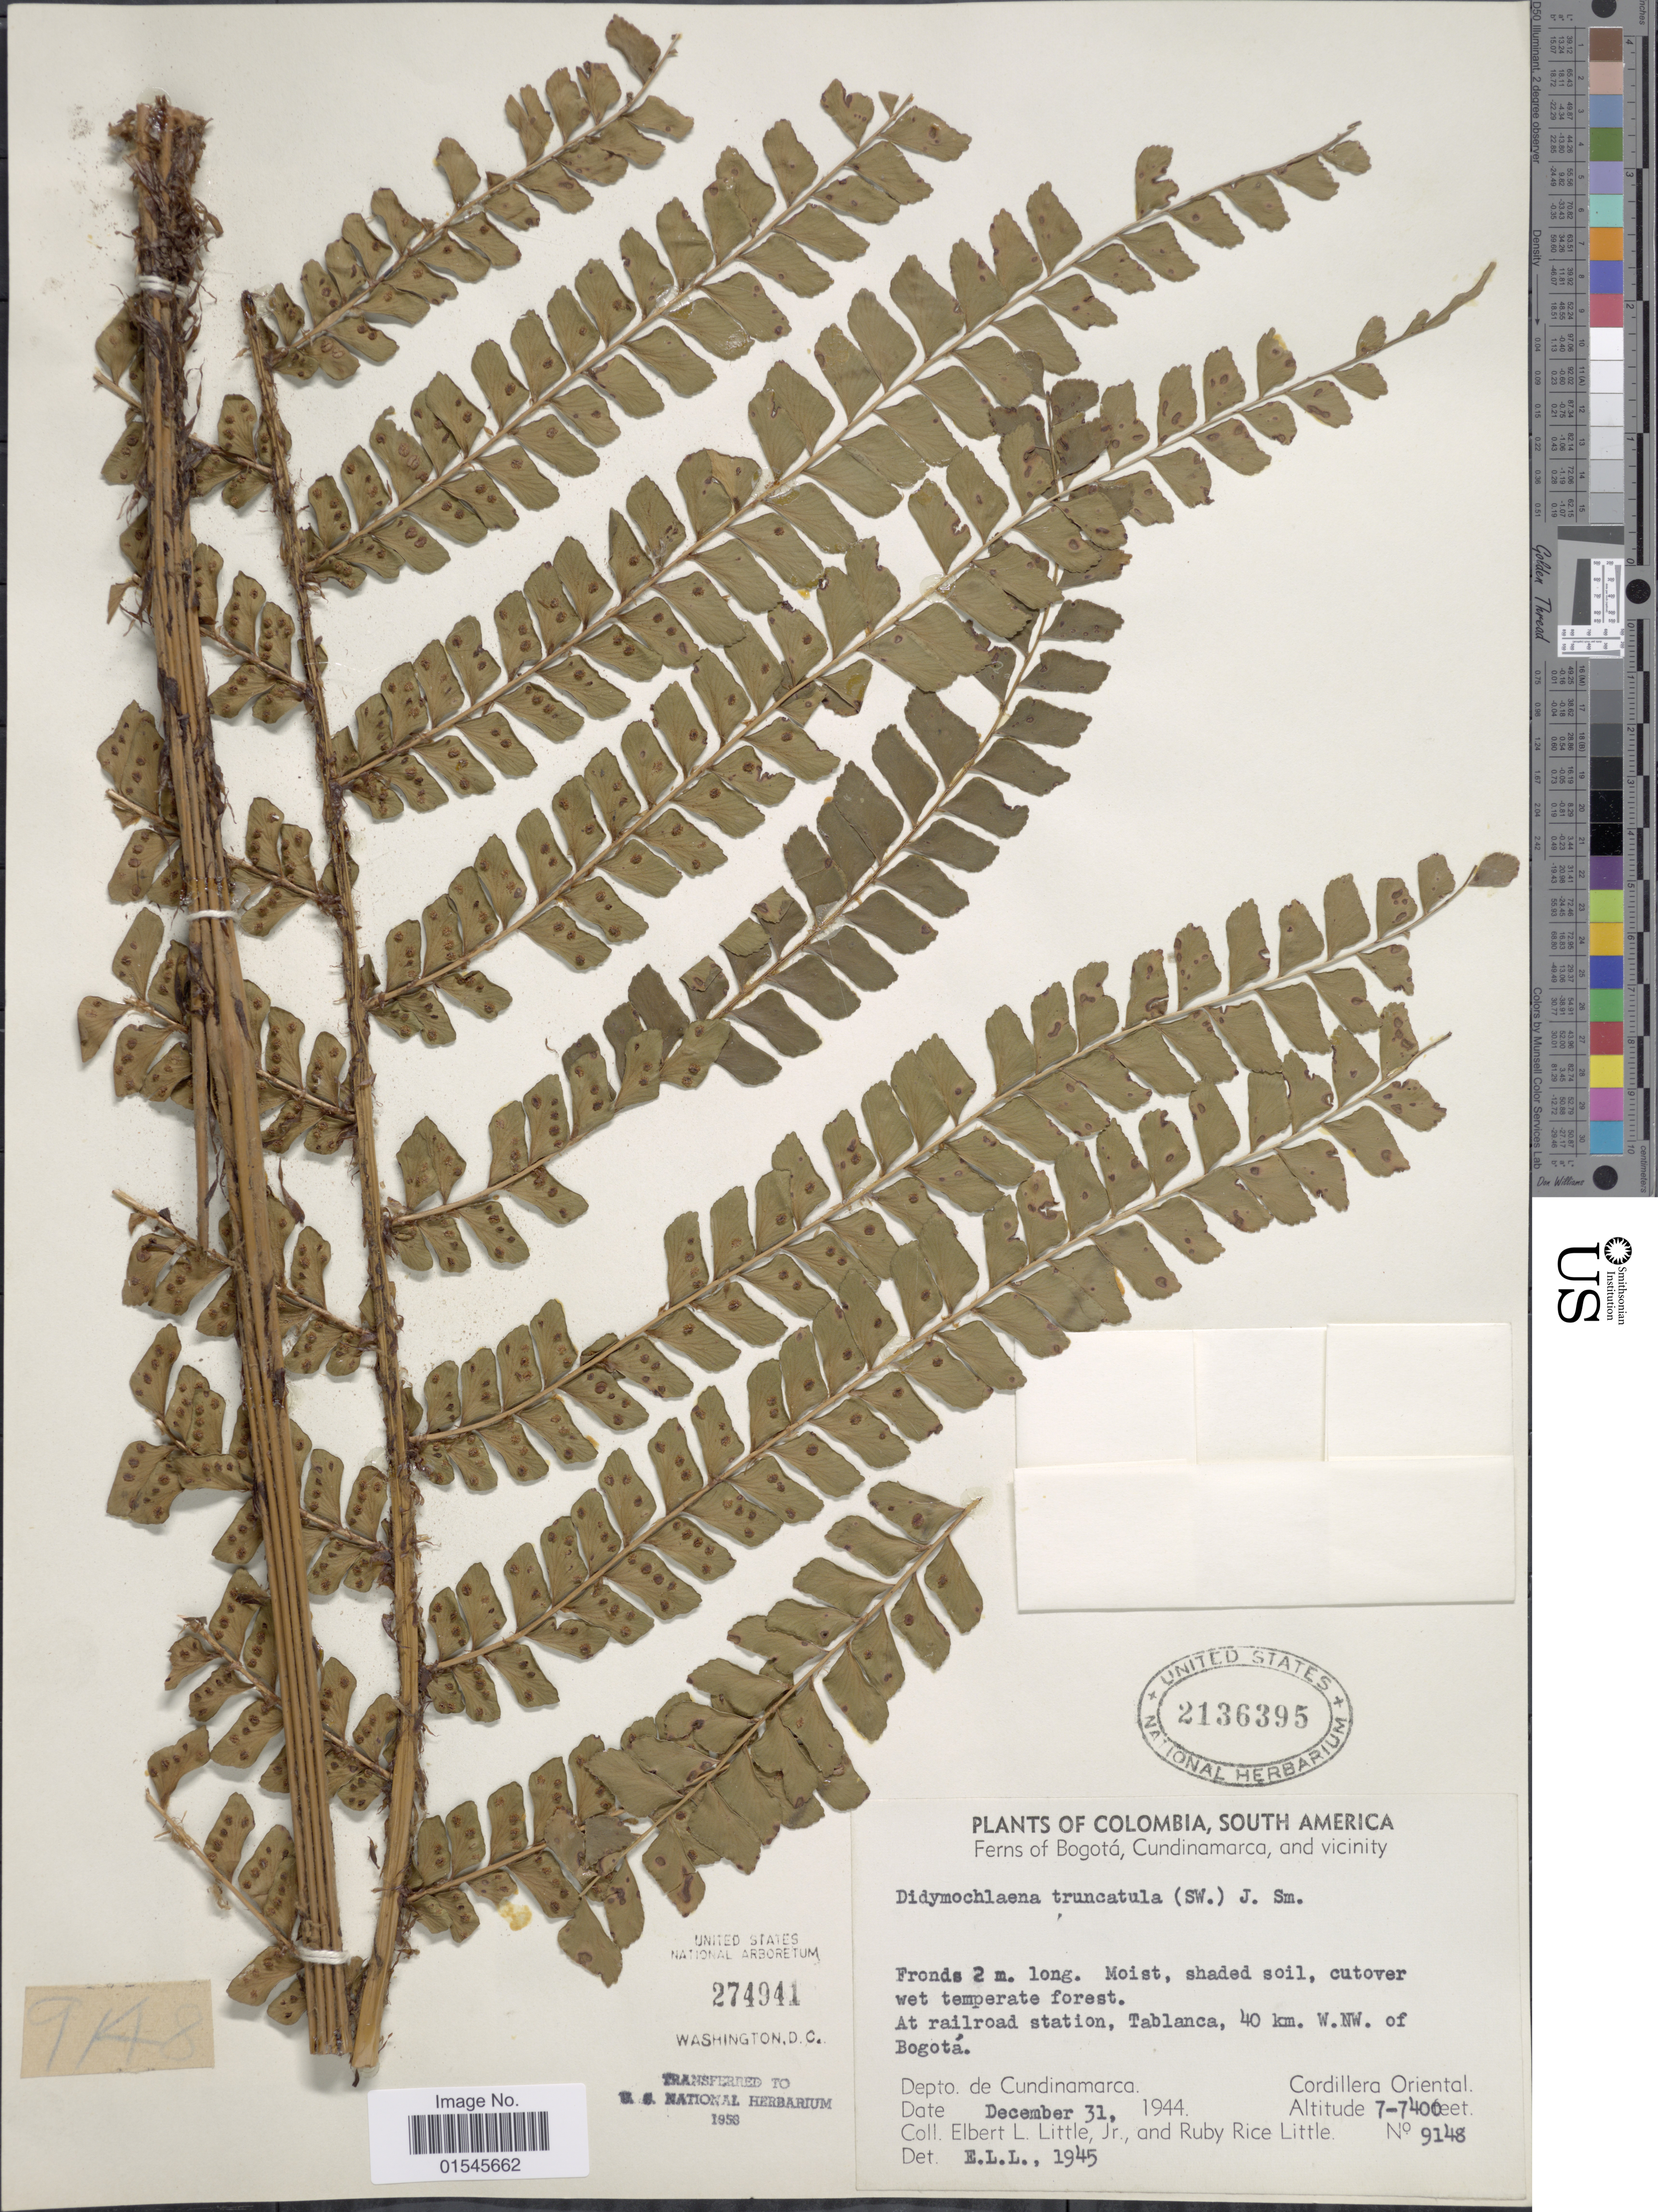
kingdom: Plantae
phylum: Tracheophyta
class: Polypodiopsida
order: Polypodiales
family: Didymochlaenaceae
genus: Didymochlaena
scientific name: Didymochlaena truncatula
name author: (Sw.) J. Sm.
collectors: E. L. Little & R. R. Little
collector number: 9148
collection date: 1944-12-31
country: Colombia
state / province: Cundinamarca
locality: Bogotá, and vicinity. At railroad station, Tablanca, 40 km. W.NW of Bogotá. Depto. de Cundinamarca, Cordillera Oriental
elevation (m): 2134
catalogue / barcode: US 2136395